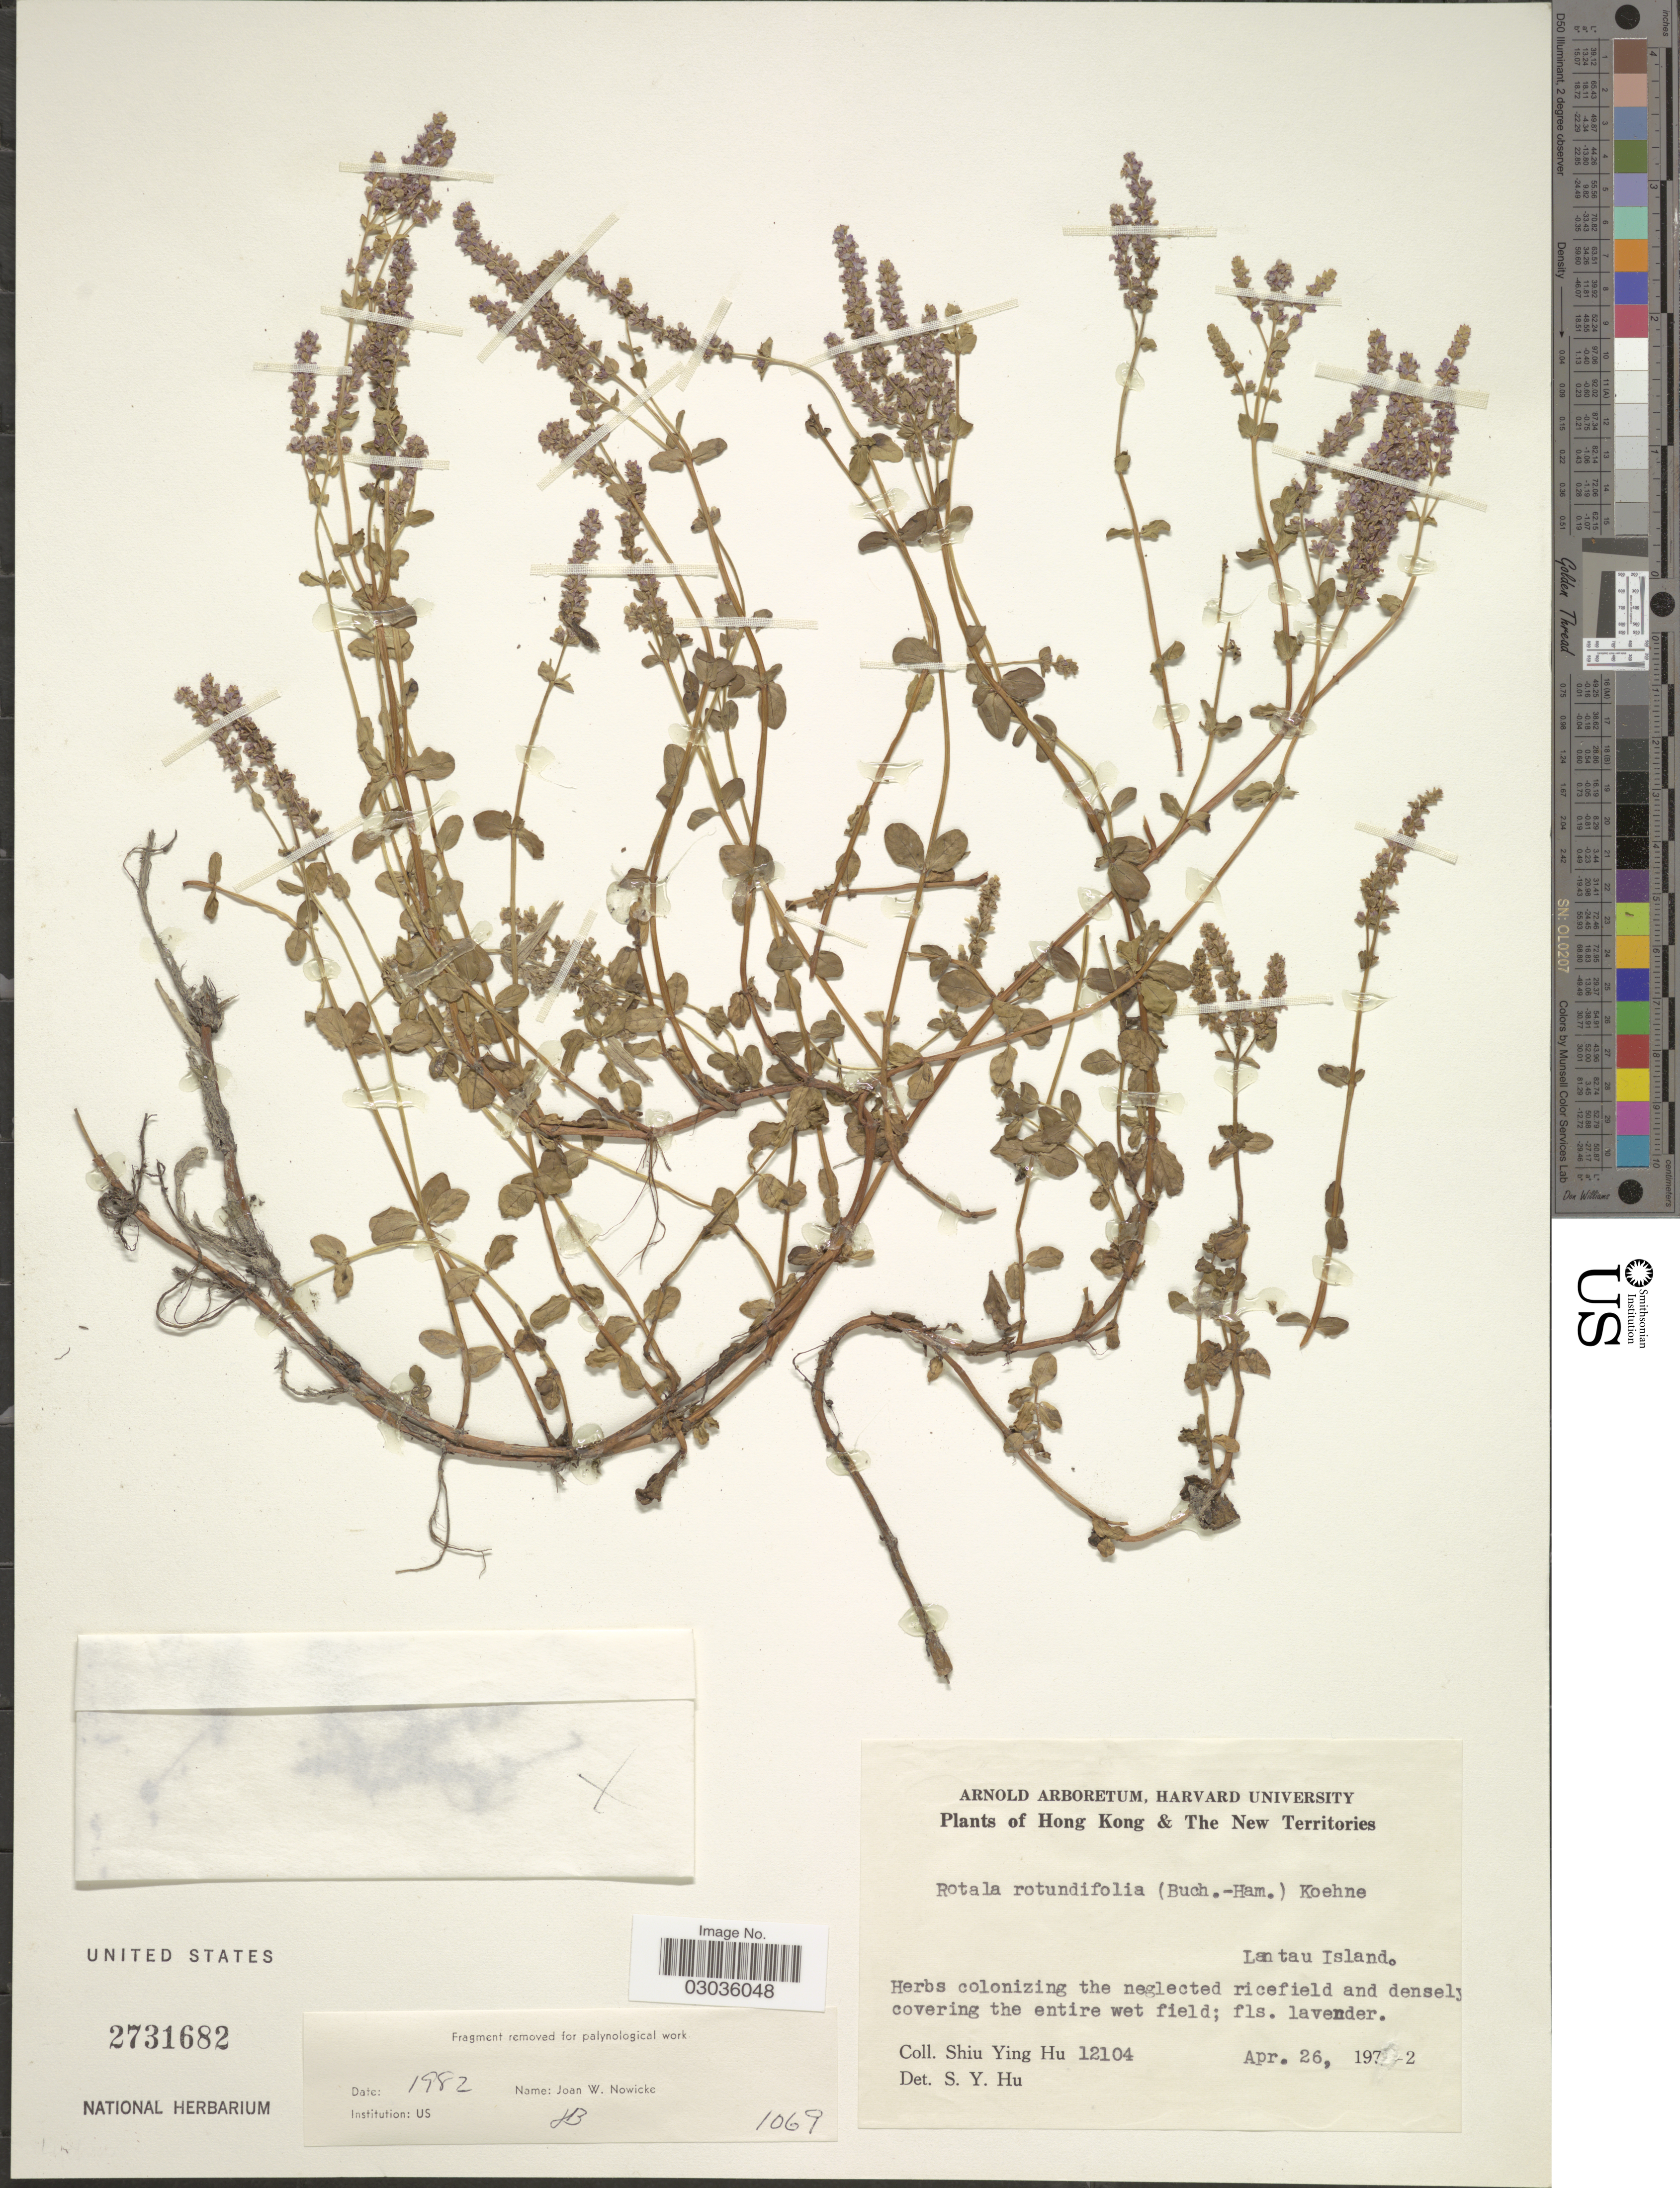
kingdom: Plantae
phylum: Tracheophyta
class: Magnoliopsida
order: Myrtales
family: Lythraceae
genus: Rotala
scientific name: Rotala rotundifolia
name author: (Buch.-Ham. & Roxb.) Koehne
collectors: S. Y. Hu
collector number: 12104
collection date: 1972-04-26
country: China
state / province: Hong Kong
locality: The New Territories, Lantau Island.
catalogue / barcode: US 2731682